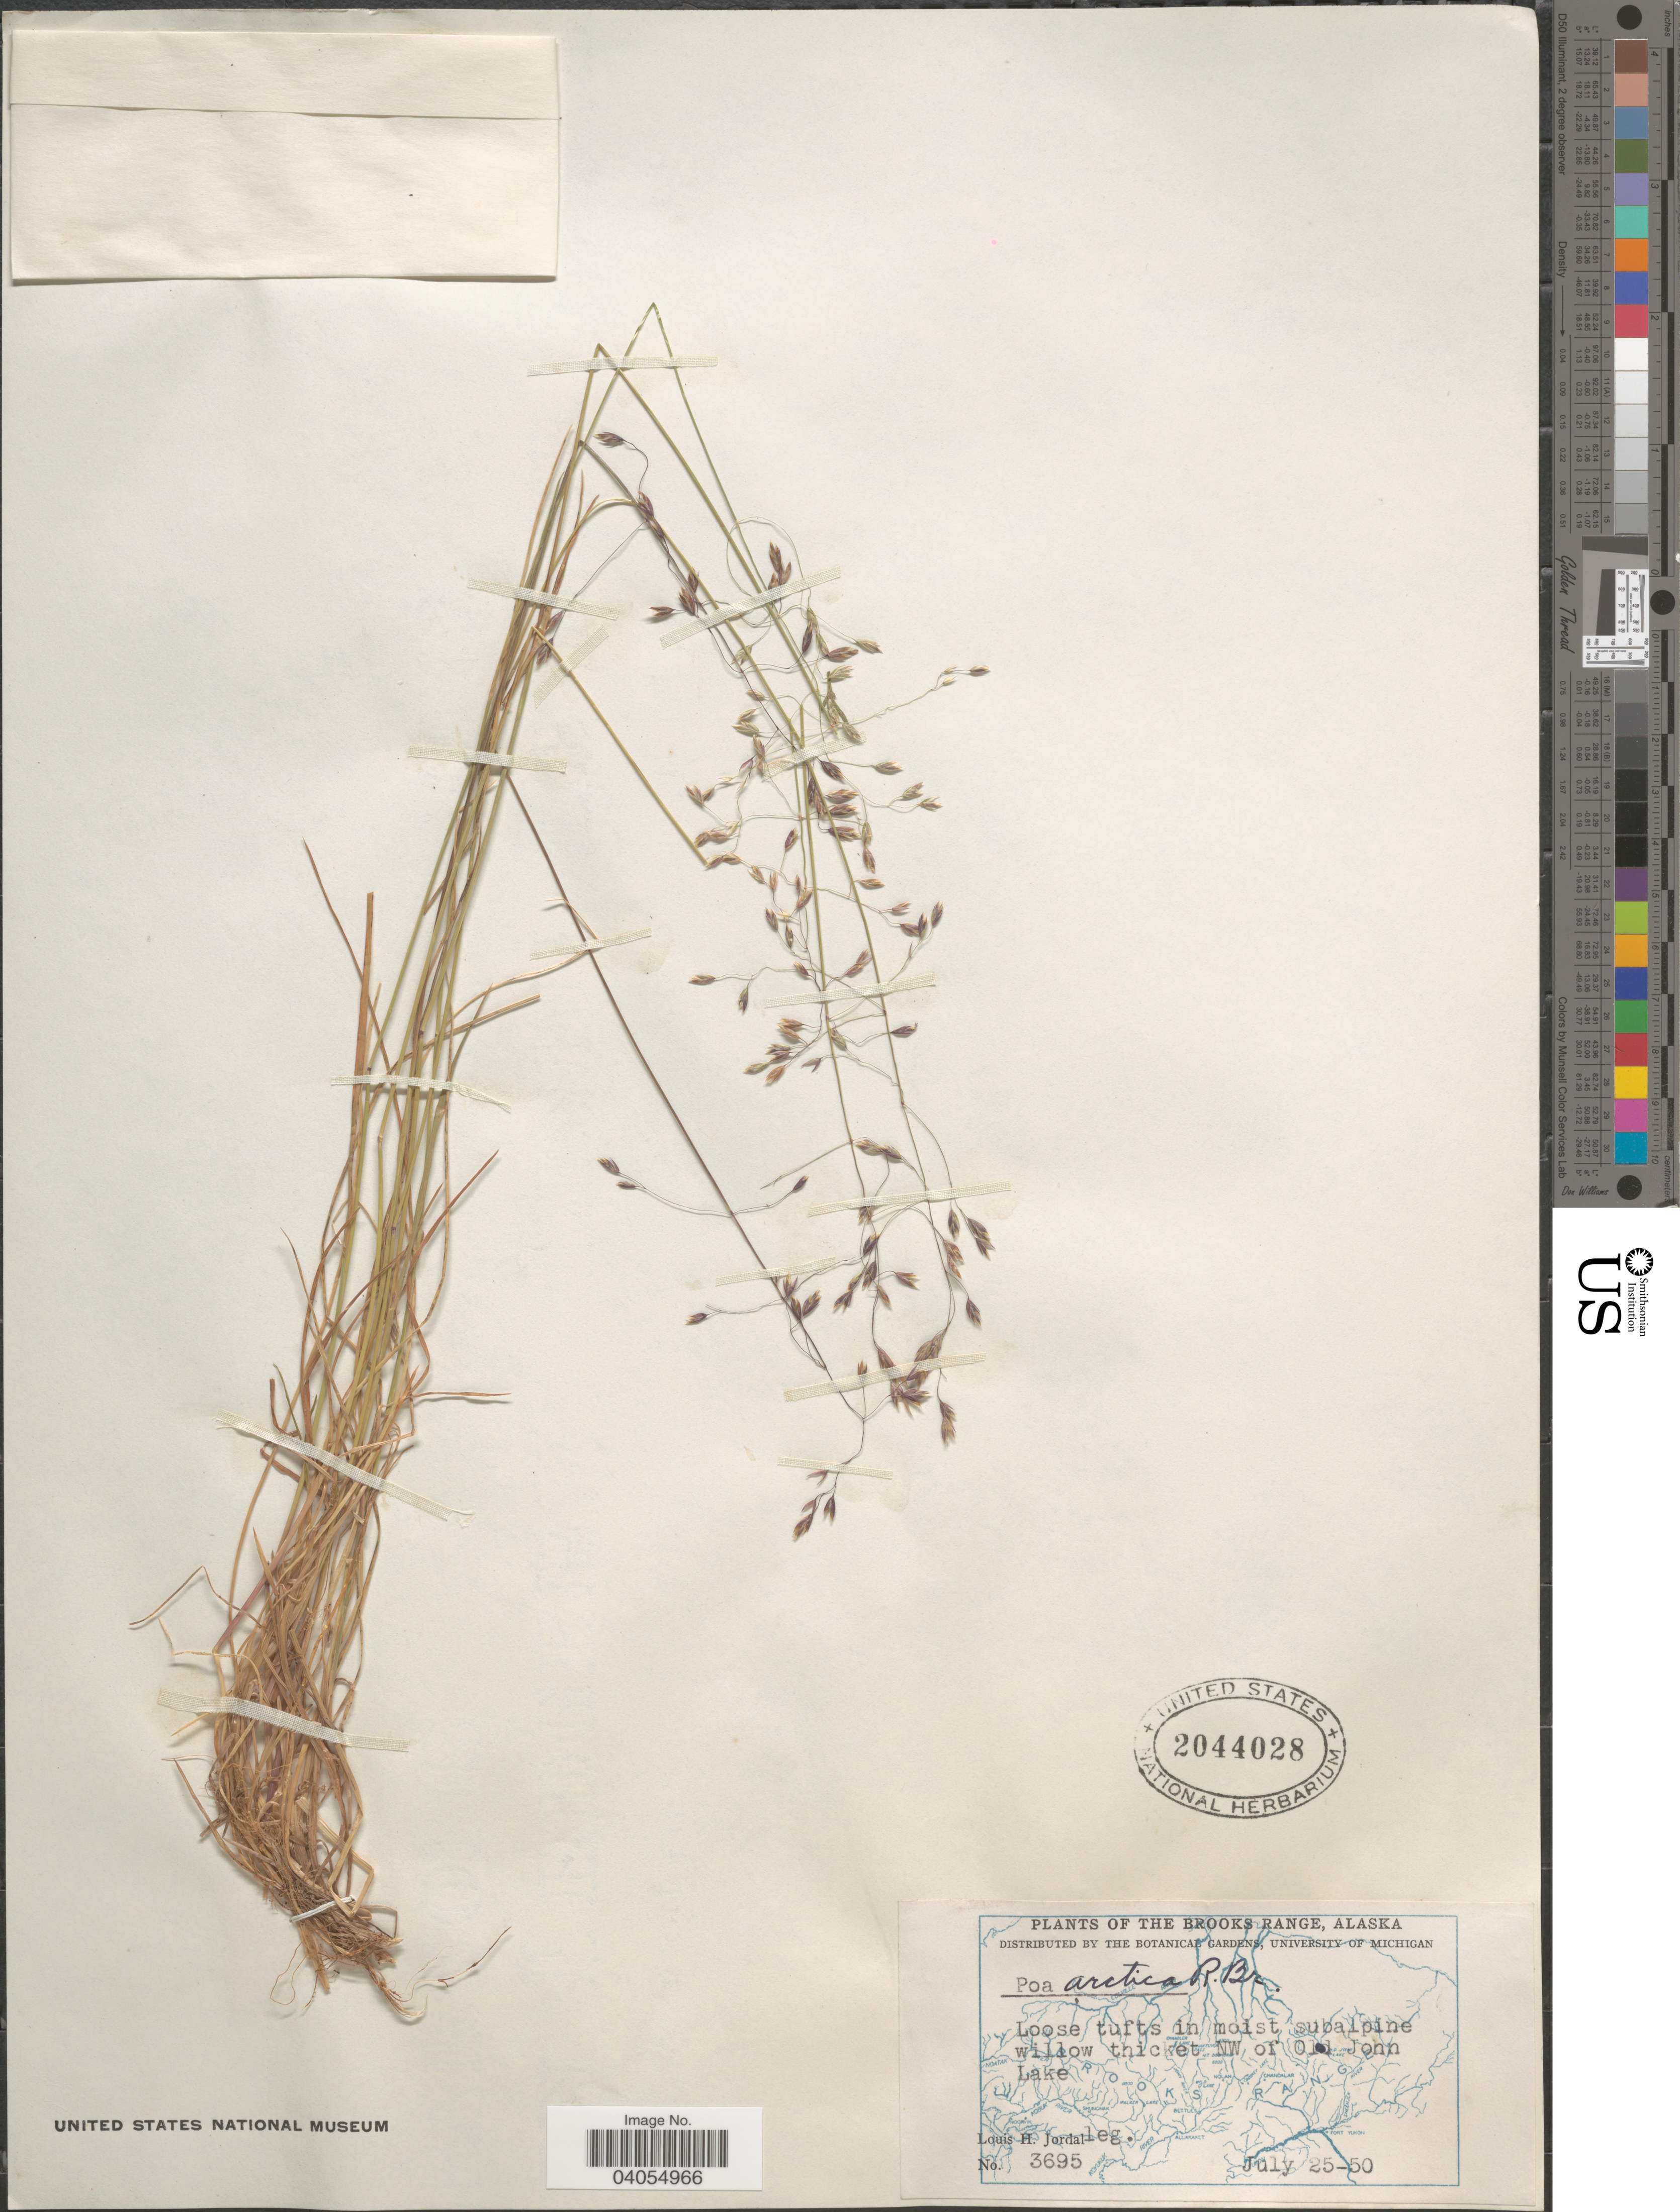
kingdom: Plantae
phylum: Tracheophyta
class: Liliopsida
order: Poales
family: Poaceae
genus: Poa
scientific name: Poa arctica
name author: R. Br.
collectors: L. Jordal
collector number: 3695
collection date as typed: Transcribed d/m/y: 25/7/50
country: United States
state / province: Alaska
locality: Brooks Range. Loose tufts in moist subalpine willow thicket NW of Old John Lake.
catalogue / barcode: US 2044028